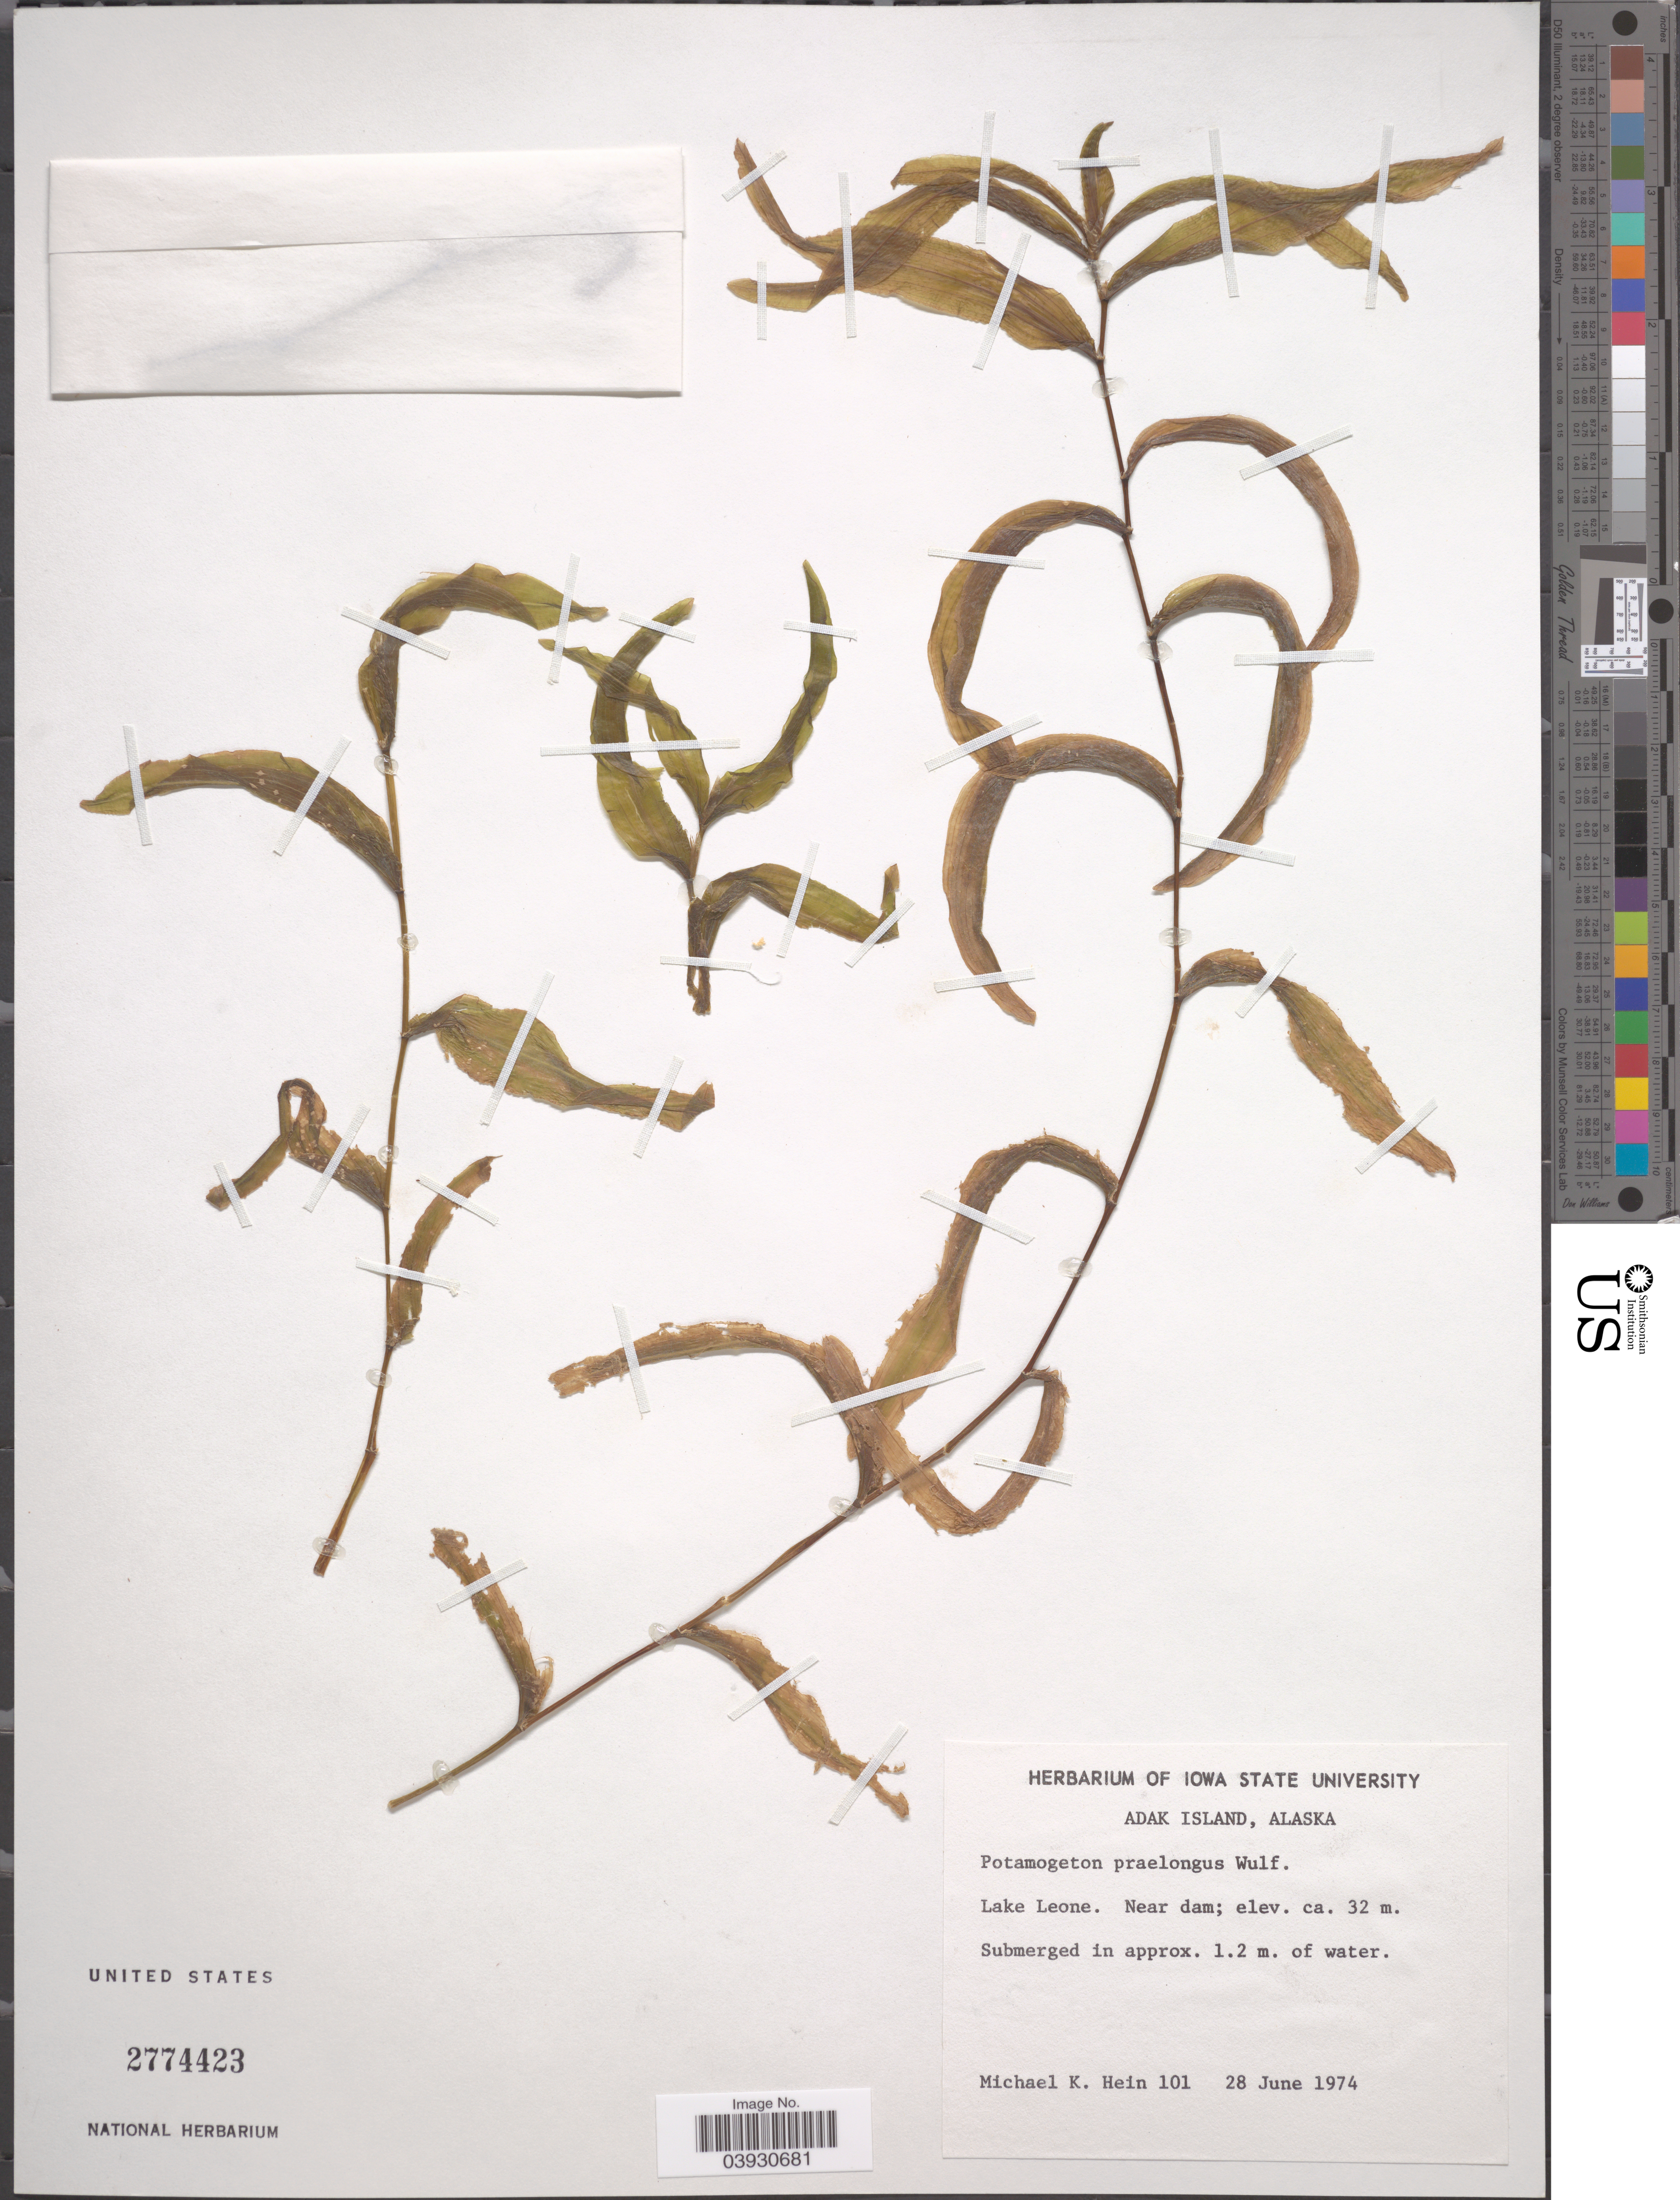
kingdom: Plantae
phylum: Tracheophyta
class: Liliopsida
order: Alismatales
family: Potamogetonaceae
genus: Potamogeton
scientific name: Potamogeton praelongus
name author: Wulfen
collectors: M. Hein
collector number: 101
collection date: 1974-06-28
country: United States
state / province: Alaska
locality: Adak Island. Lake Leone. Near dam.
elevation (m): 32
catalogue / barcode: US 2774423